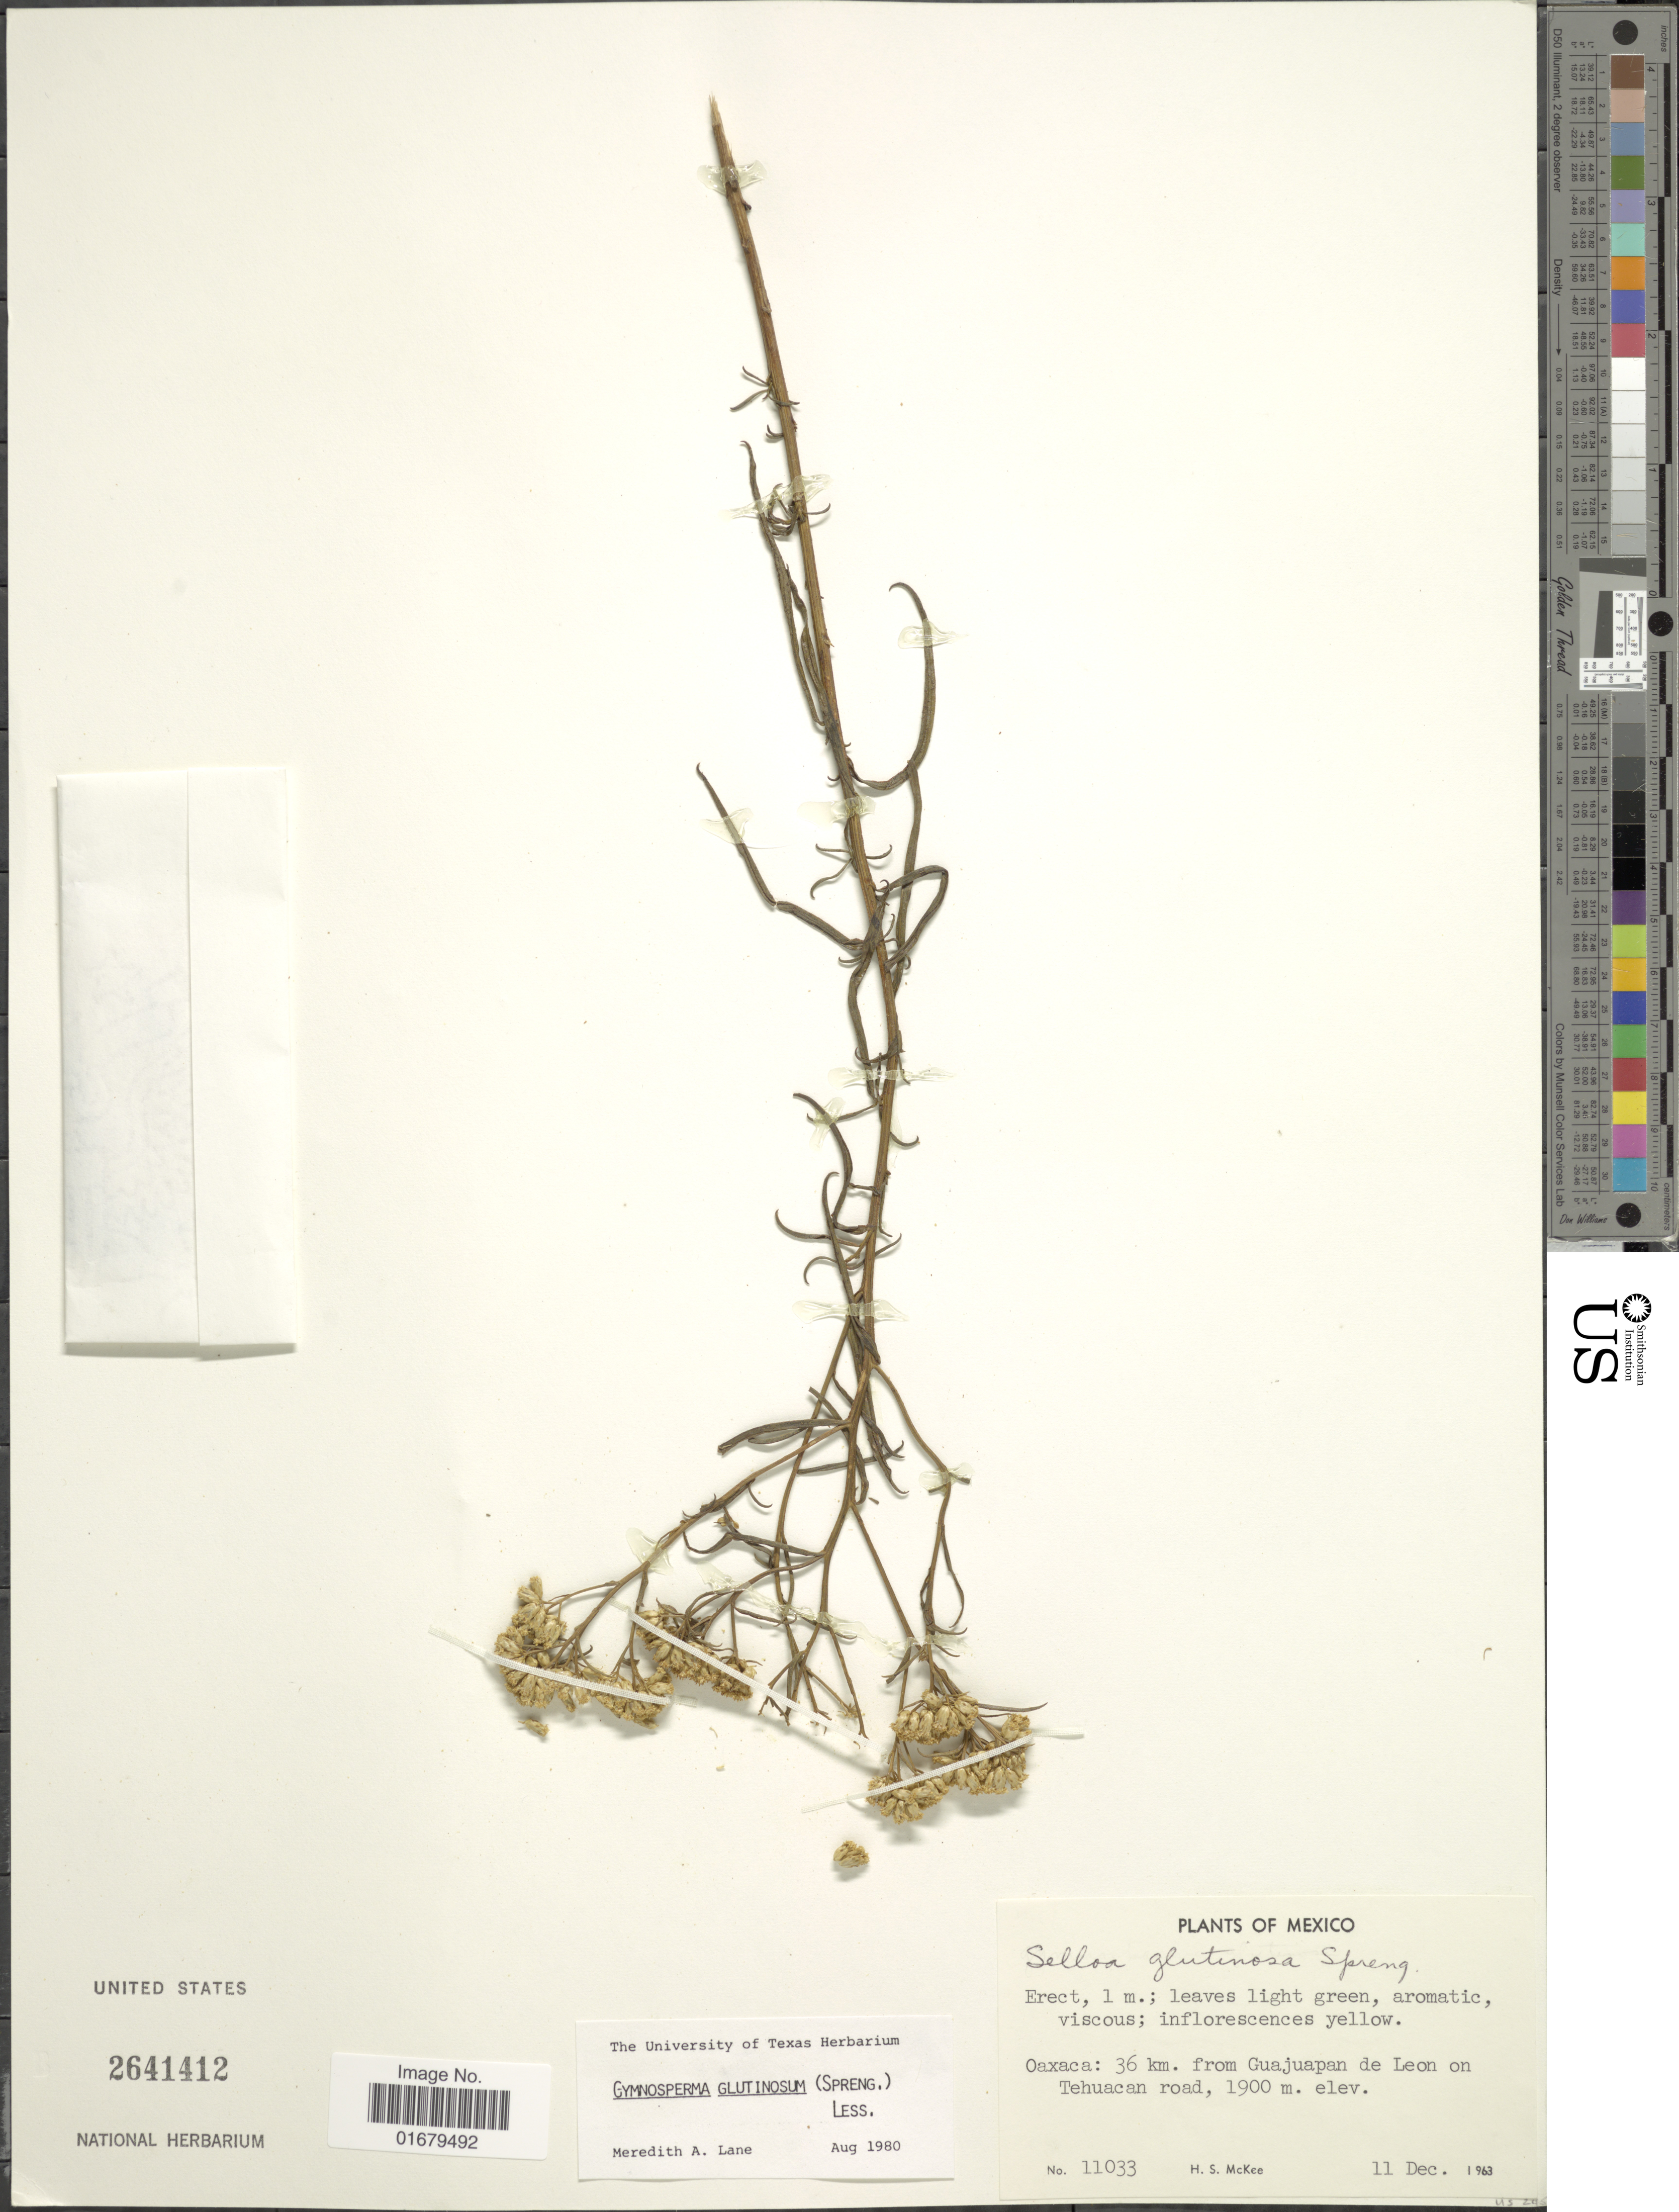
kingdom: Plantae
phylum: Tracheophyta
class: Magnoliopsida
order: Asterales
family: Asteraceae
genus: Gymnosperma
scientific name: Gymnosperma glutinosum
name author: (Spreng.) Less.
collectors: H. S. McKee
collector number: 11033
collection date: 1963-12-11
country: Mexico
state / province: Oaxaca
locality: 36 km. from Guajuapan de Leon on Tehuacan road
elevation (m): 1900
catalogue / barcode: US 2641412